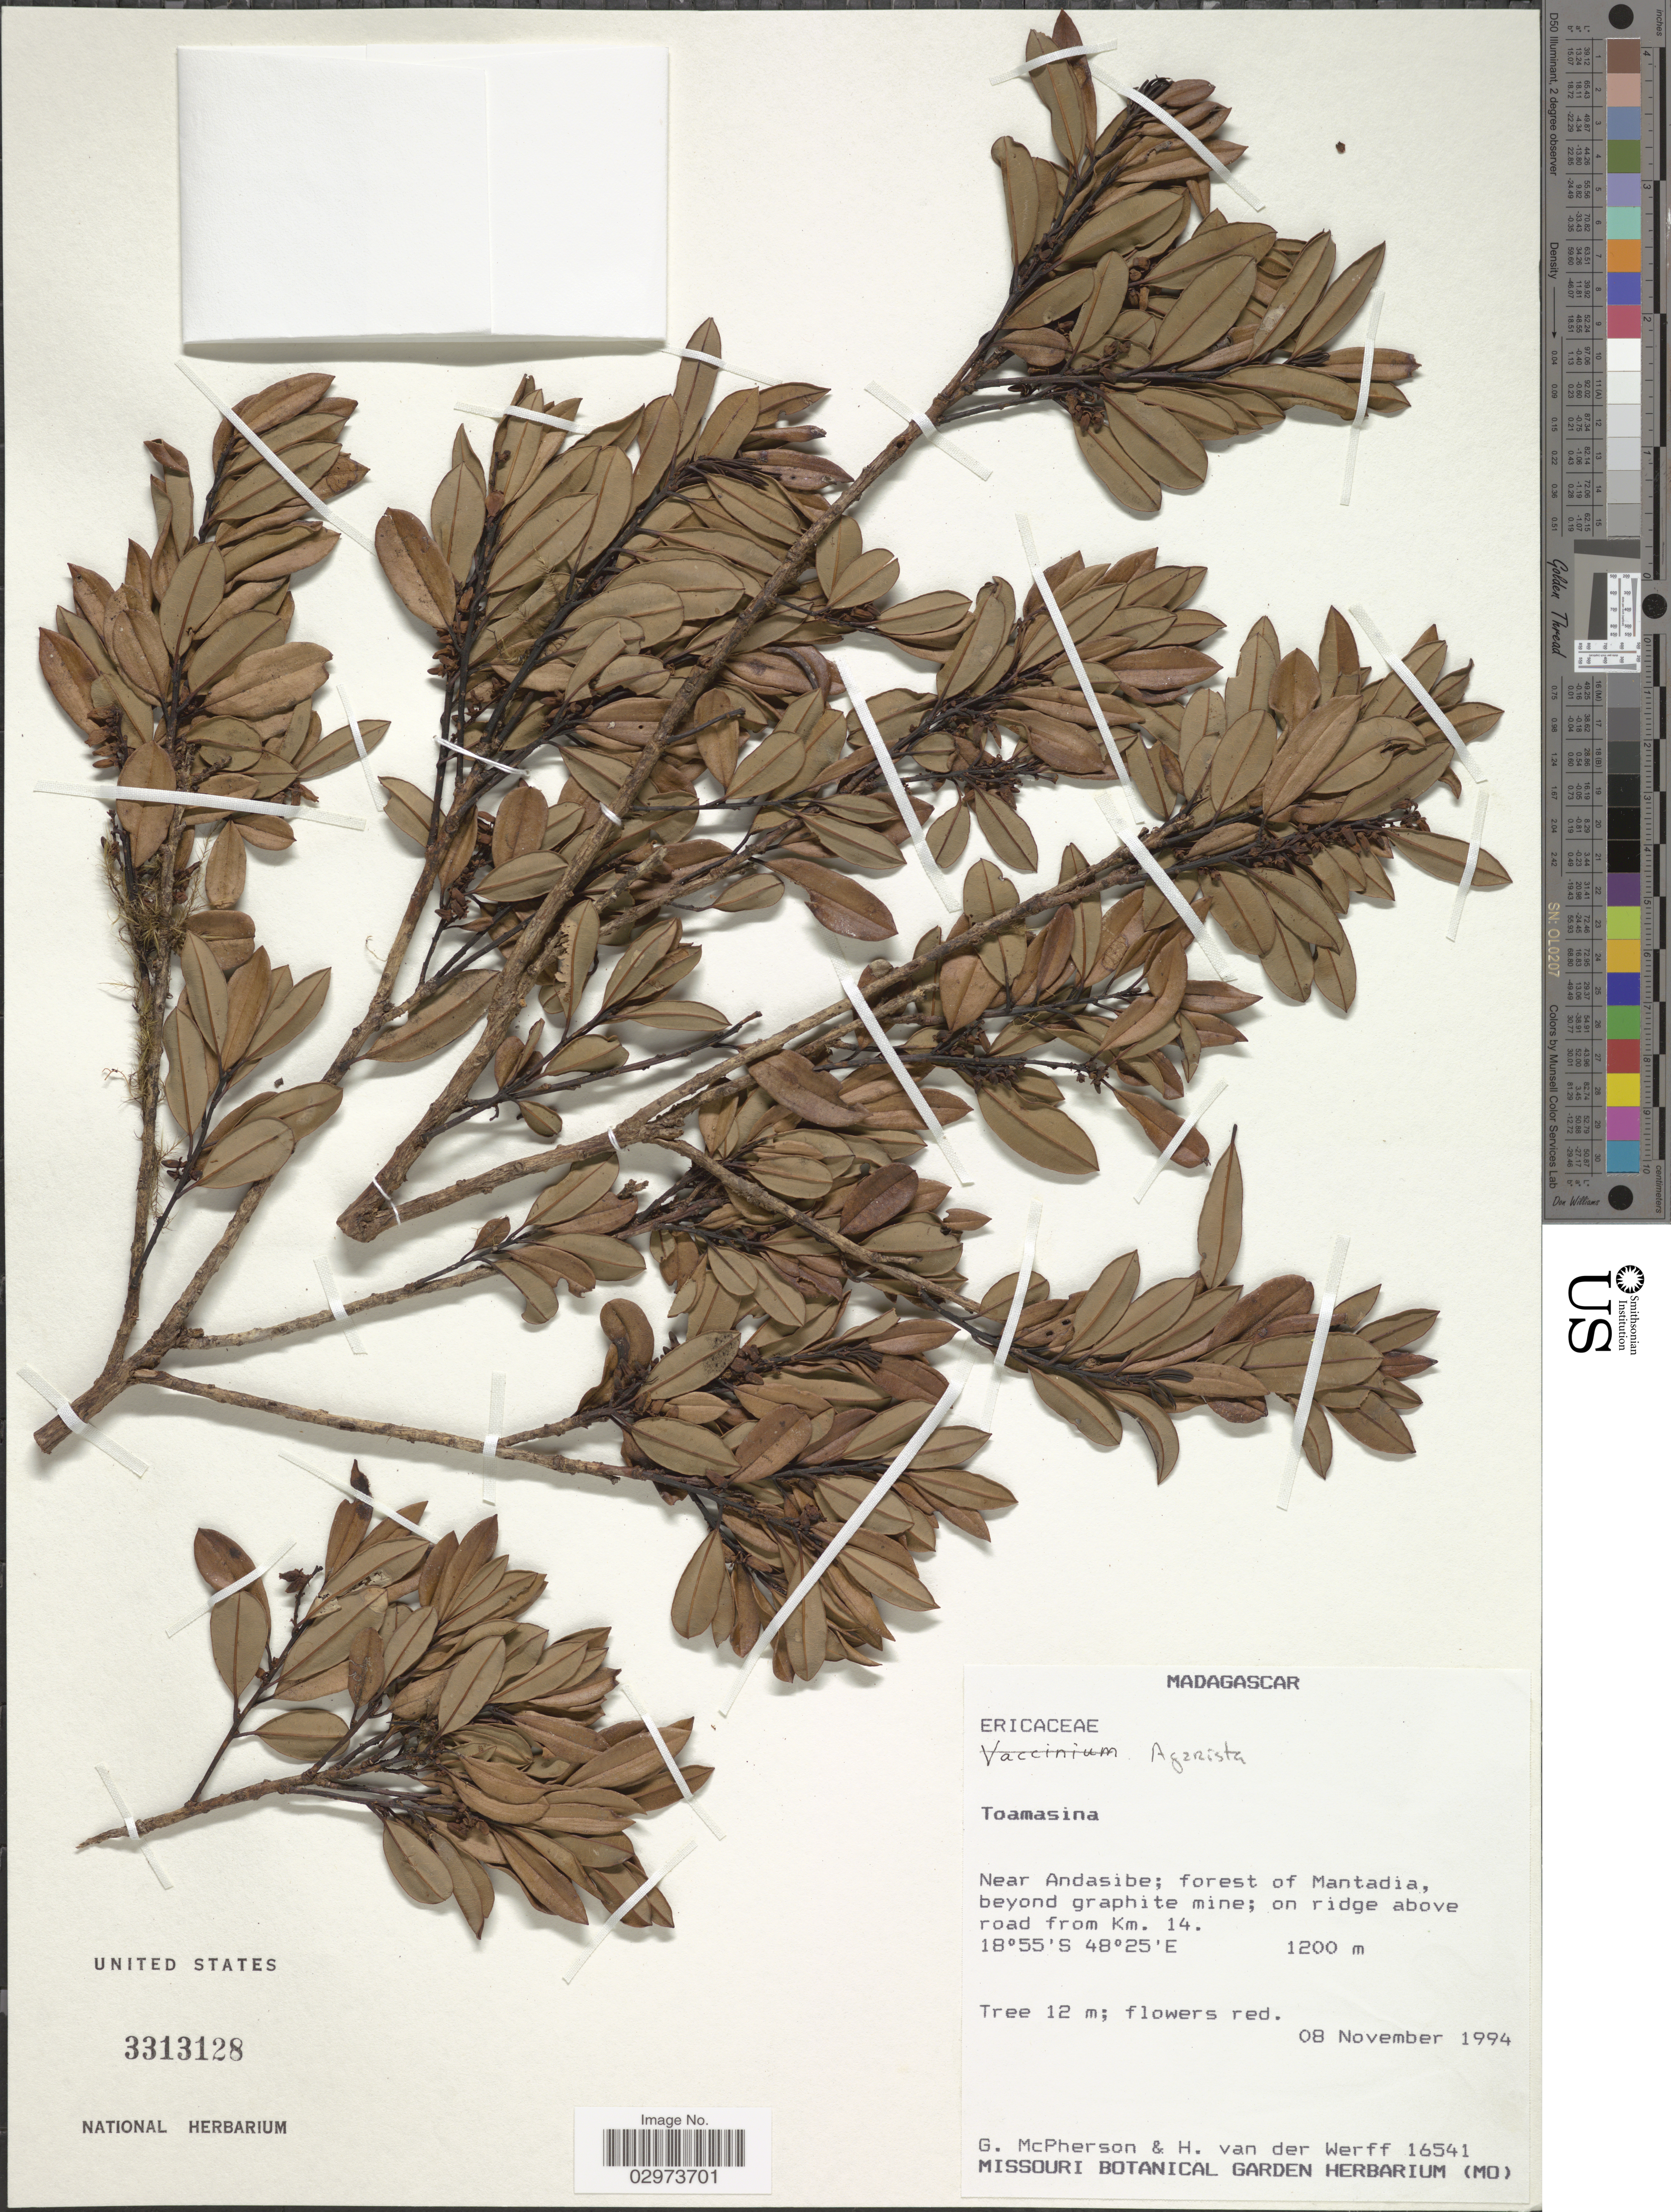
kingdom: Plantae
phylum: Tracheophyta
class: Magnoliopsida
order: Ericales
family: Ericaceae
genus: Agarista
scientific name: Agarista sp.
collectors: G. McPherson & H. van der Werff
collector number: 16541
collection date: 1994-11-08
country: Madagascar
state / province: Alaotra Mangoro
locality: Near Andasibe; forest of Mantadia; on ridge above road from Km. 14.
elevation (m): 1200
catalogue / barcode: US 3313128